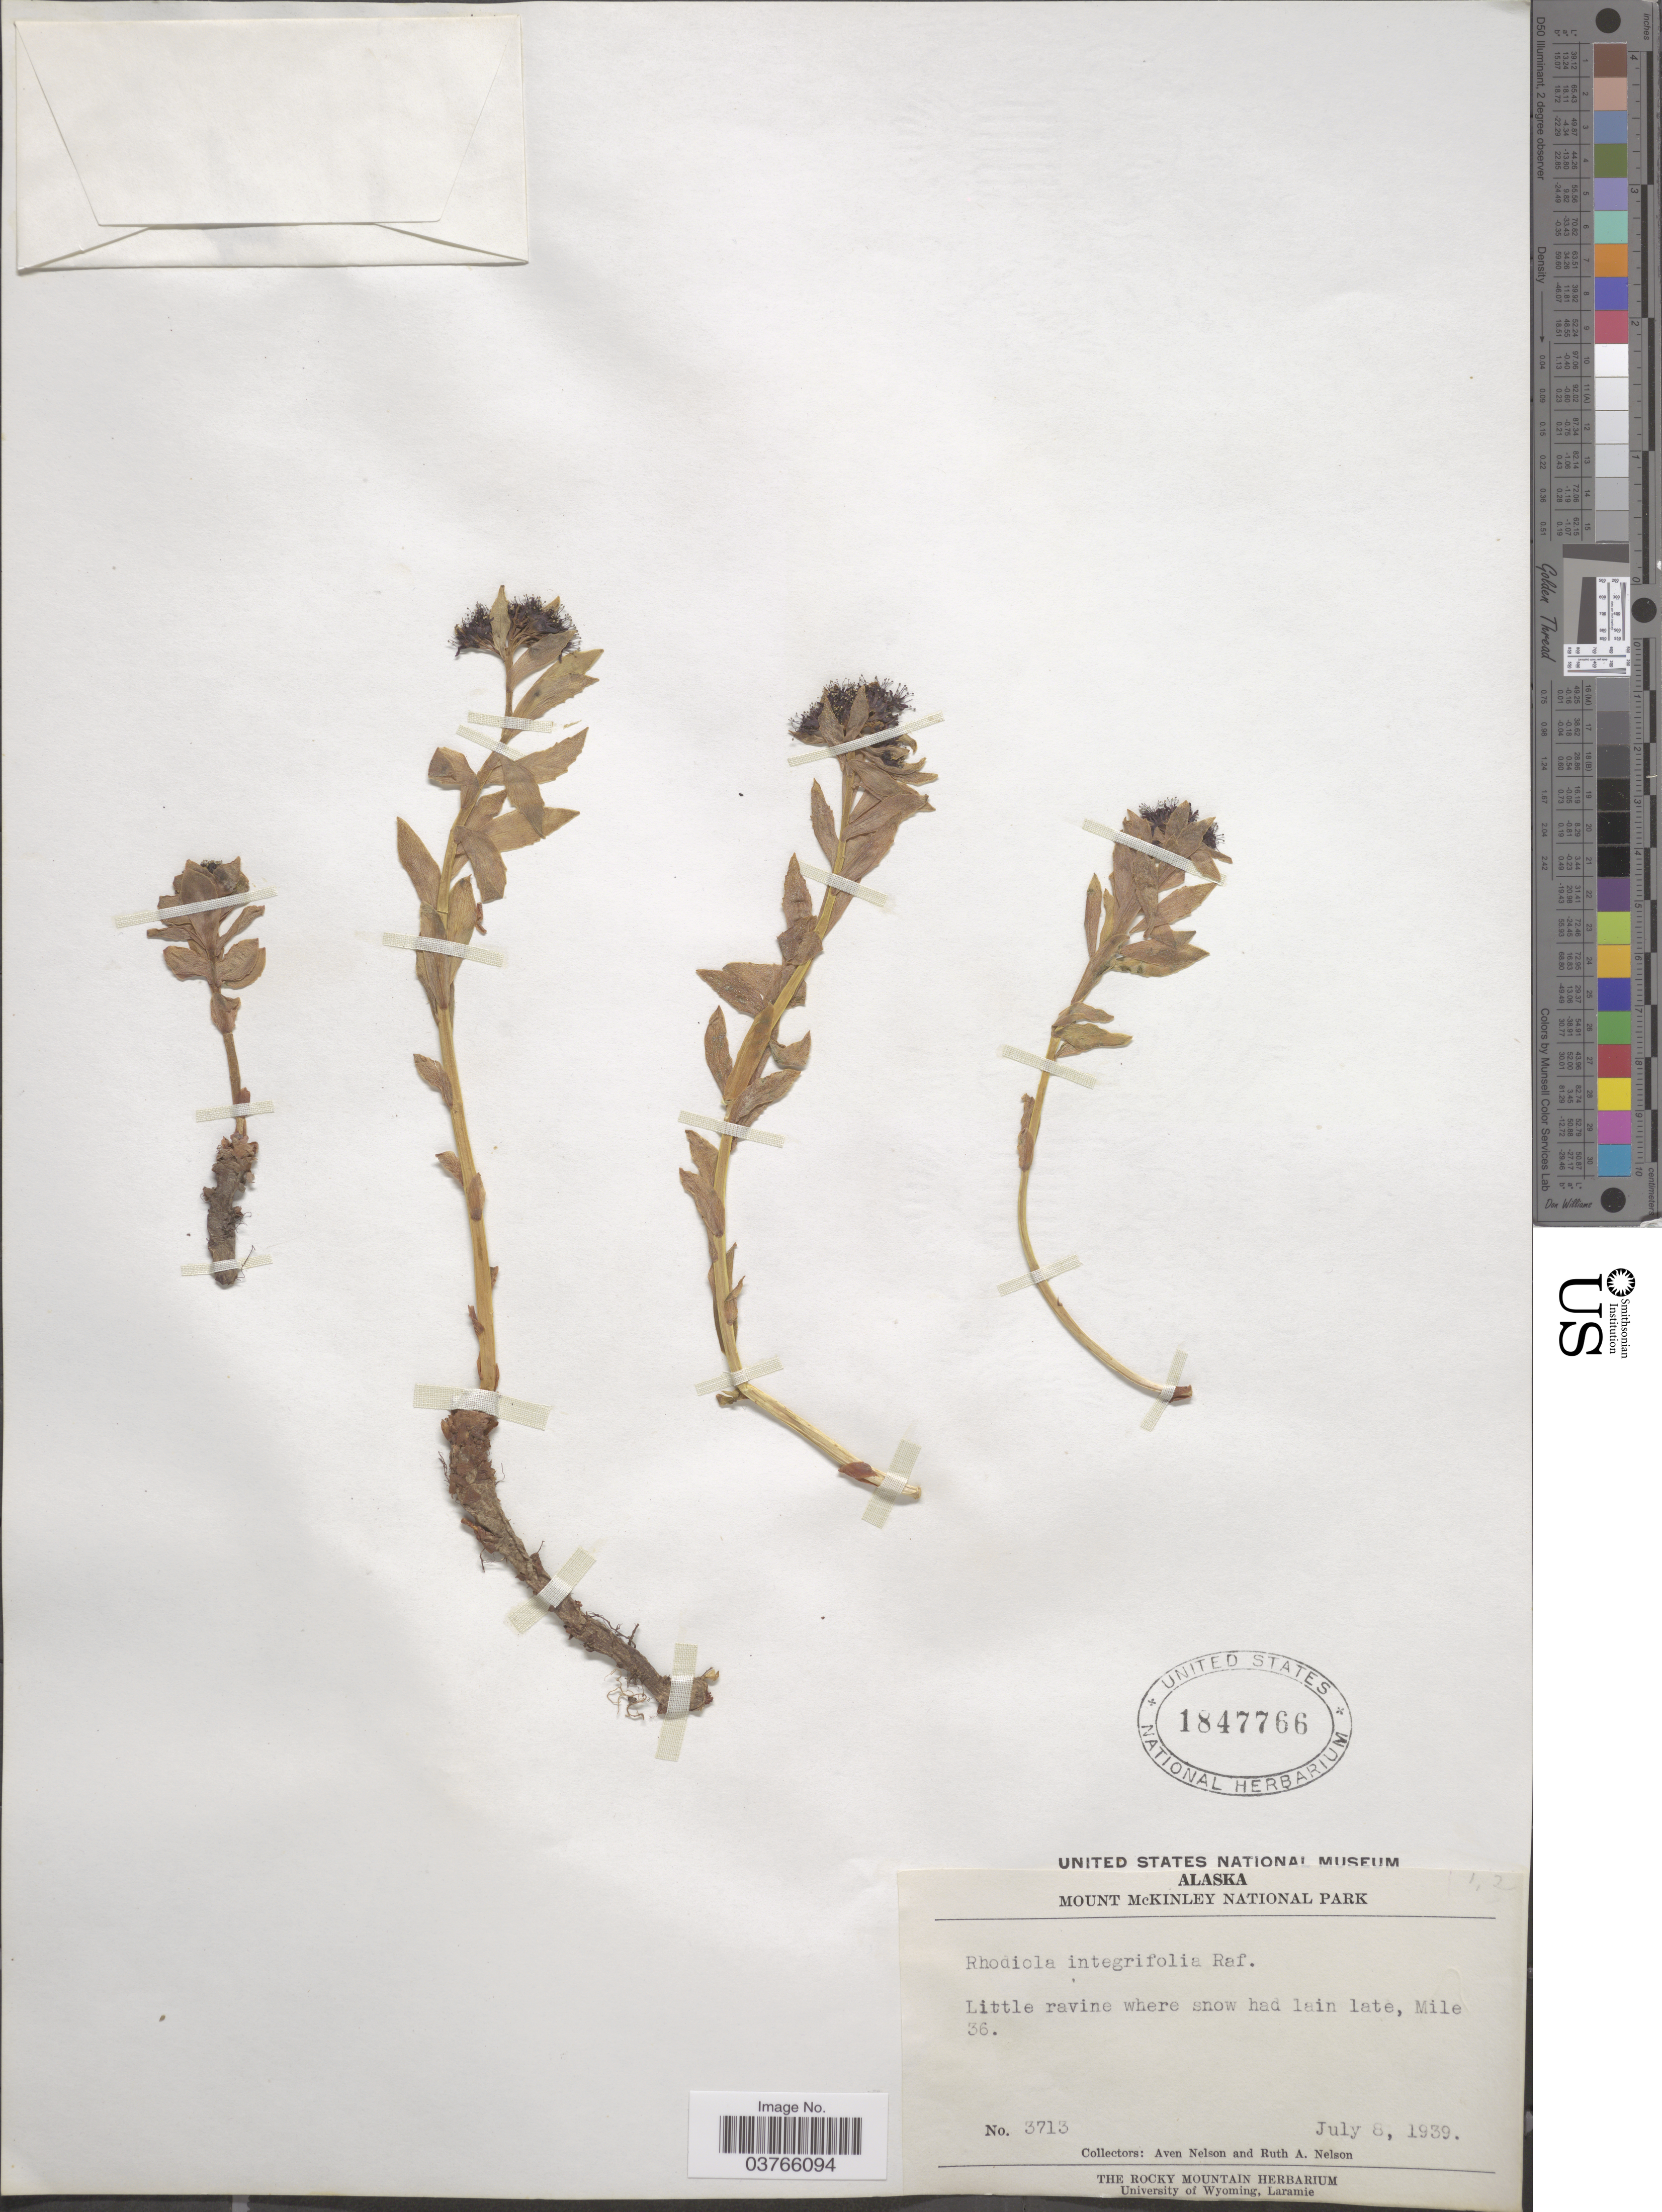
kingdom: Plantae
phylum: Tracheophyta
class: Magnoliopsida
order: Saxifragales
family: Crassulaceae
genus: Rhodiola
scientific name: Rhodiola integrifolia subsp. integrifolia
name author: Raf.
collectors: A. Nelson & R. A. Nelson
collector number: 3713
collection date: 1939-07-08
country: United States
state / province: Alaska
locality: Mount McKinley National Park. Little ravine where snow had lain late, Mile 36.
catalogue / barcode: US 1847766